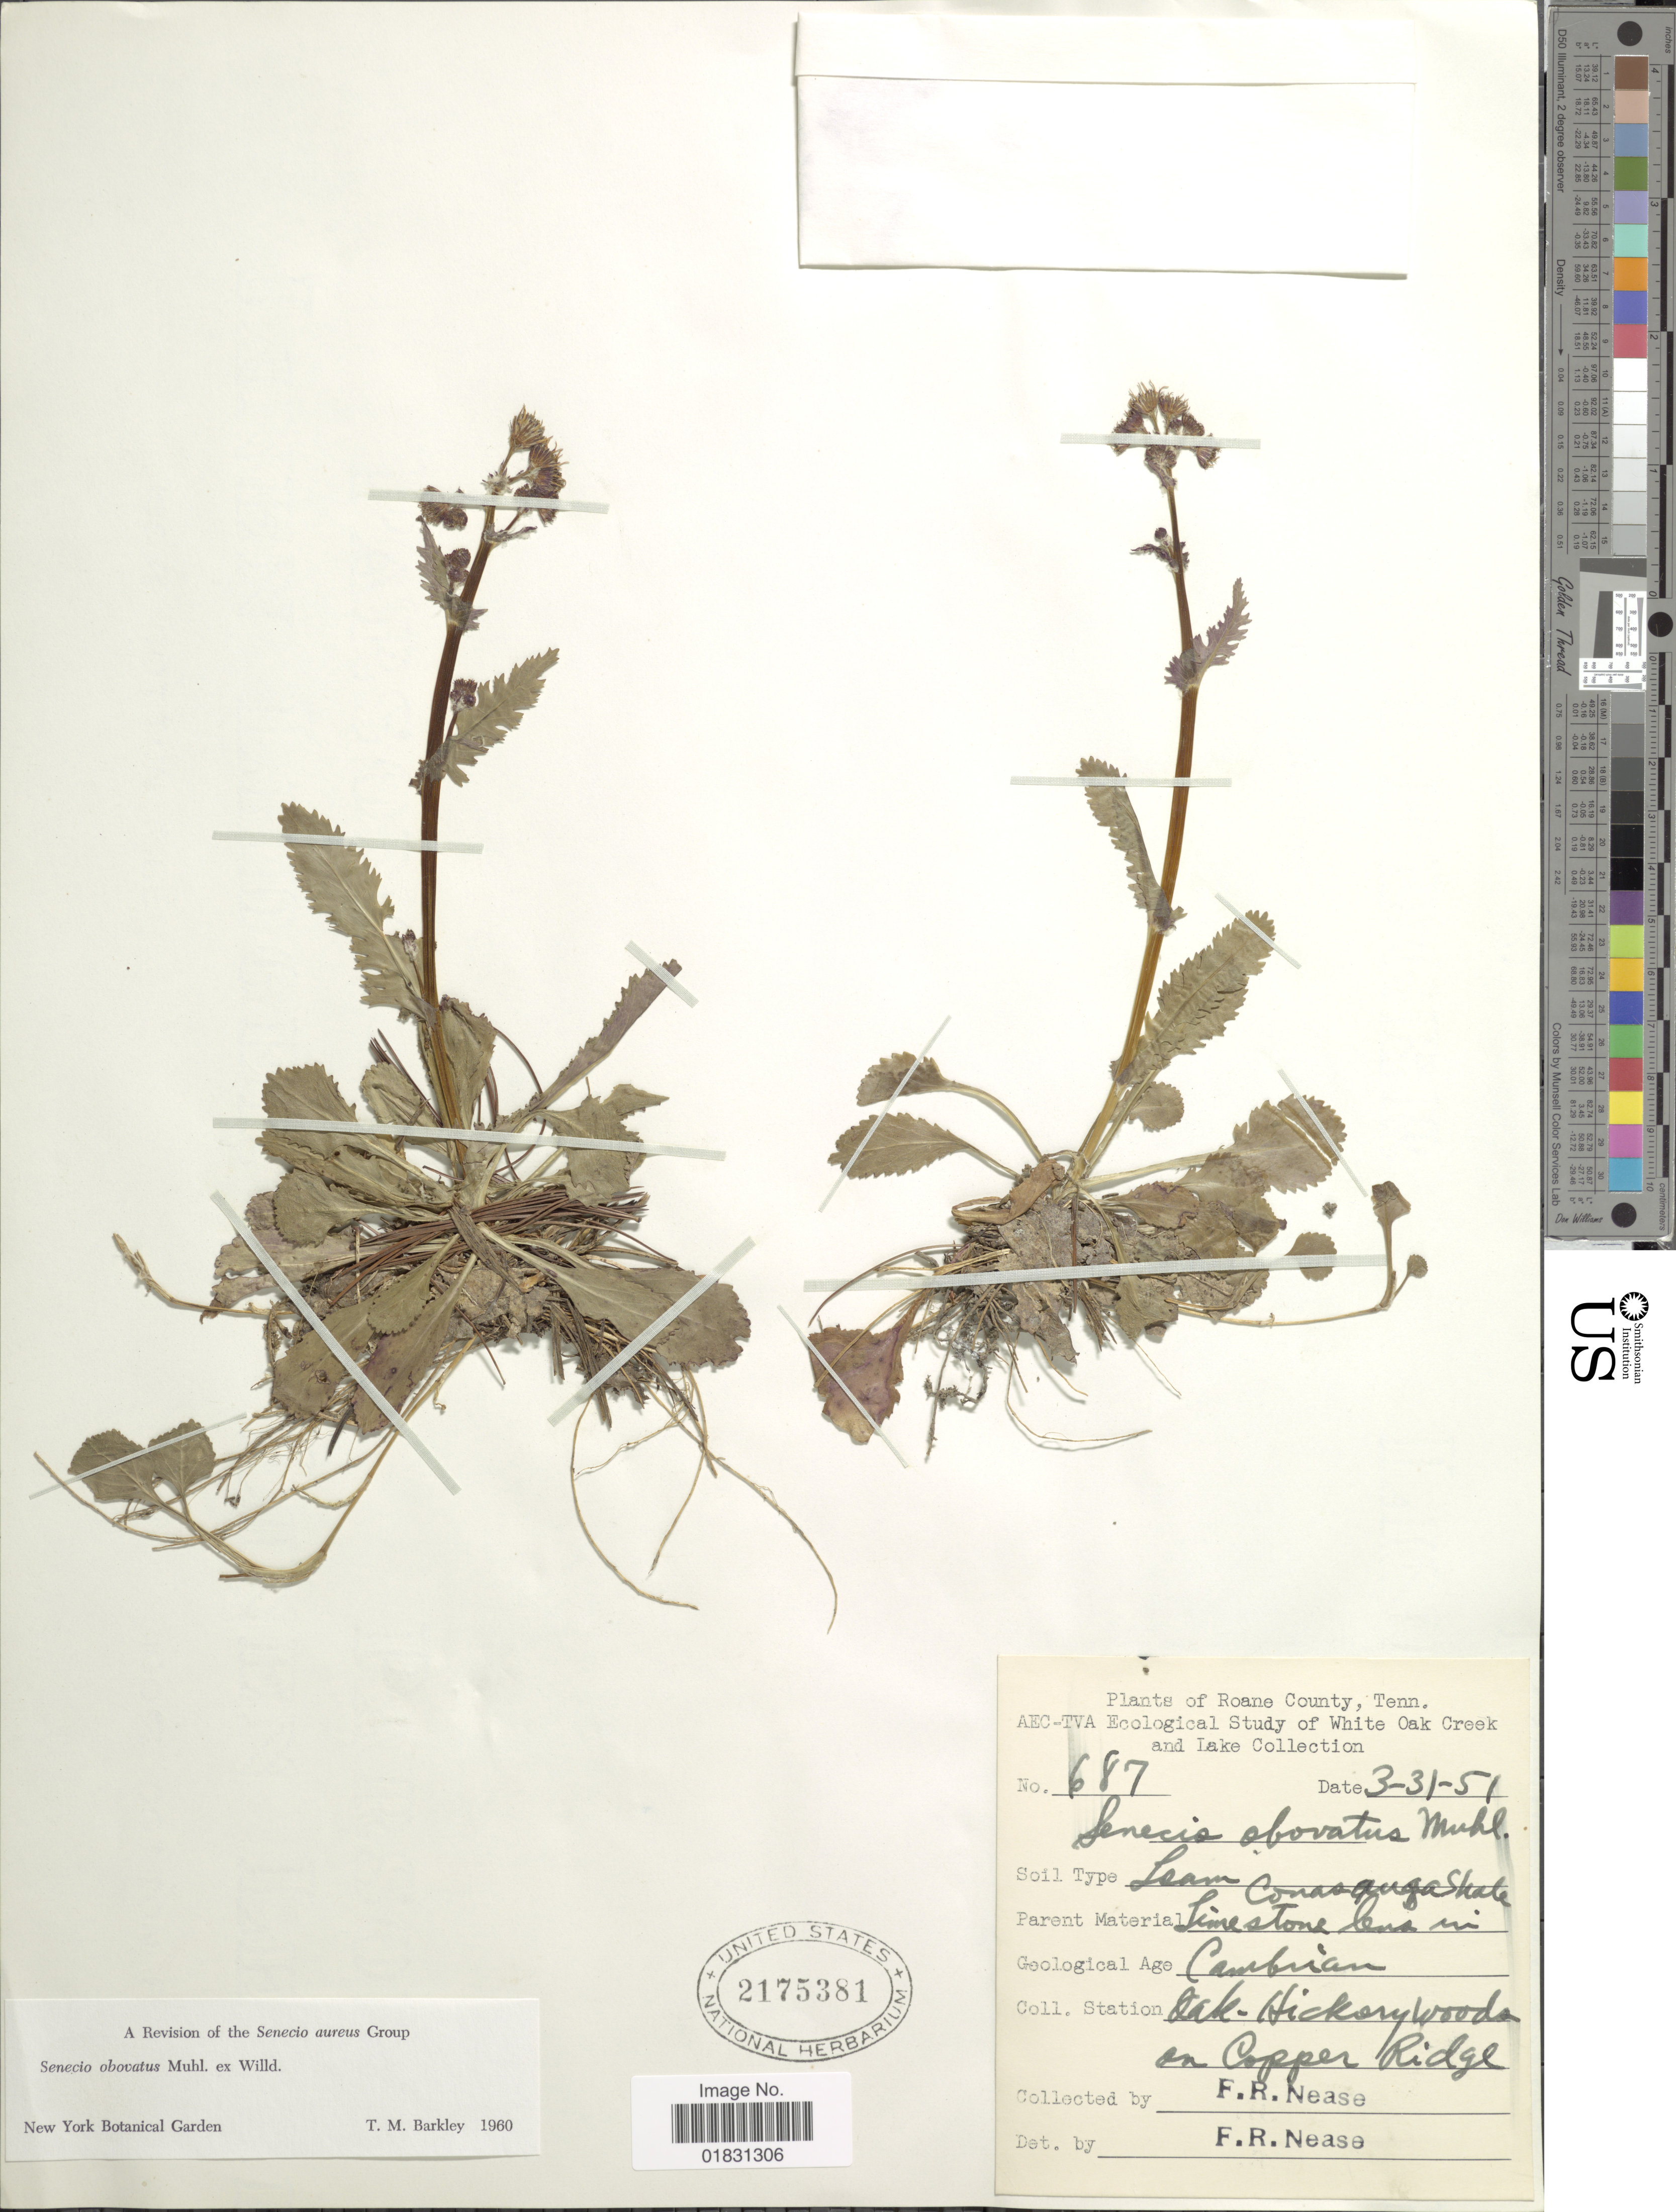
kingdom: Plantae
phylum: Tracheophyta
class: Magnoliopsida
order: Asterales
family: Asteraceae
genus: Packera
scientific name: Packera obovata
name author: (Muhl. ex Willd.) W.A. Weber & Á. Löve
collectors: F. Nease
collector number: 687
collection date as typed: Transcribed d/m/y: 31/3/51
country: United States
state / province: Tennessee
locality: Roane County, AEC-TVA Ecological Study of White Oak Creek and Lake Collection, Oak-Hickory woods on Copper Ridge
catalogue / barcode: US 2175381